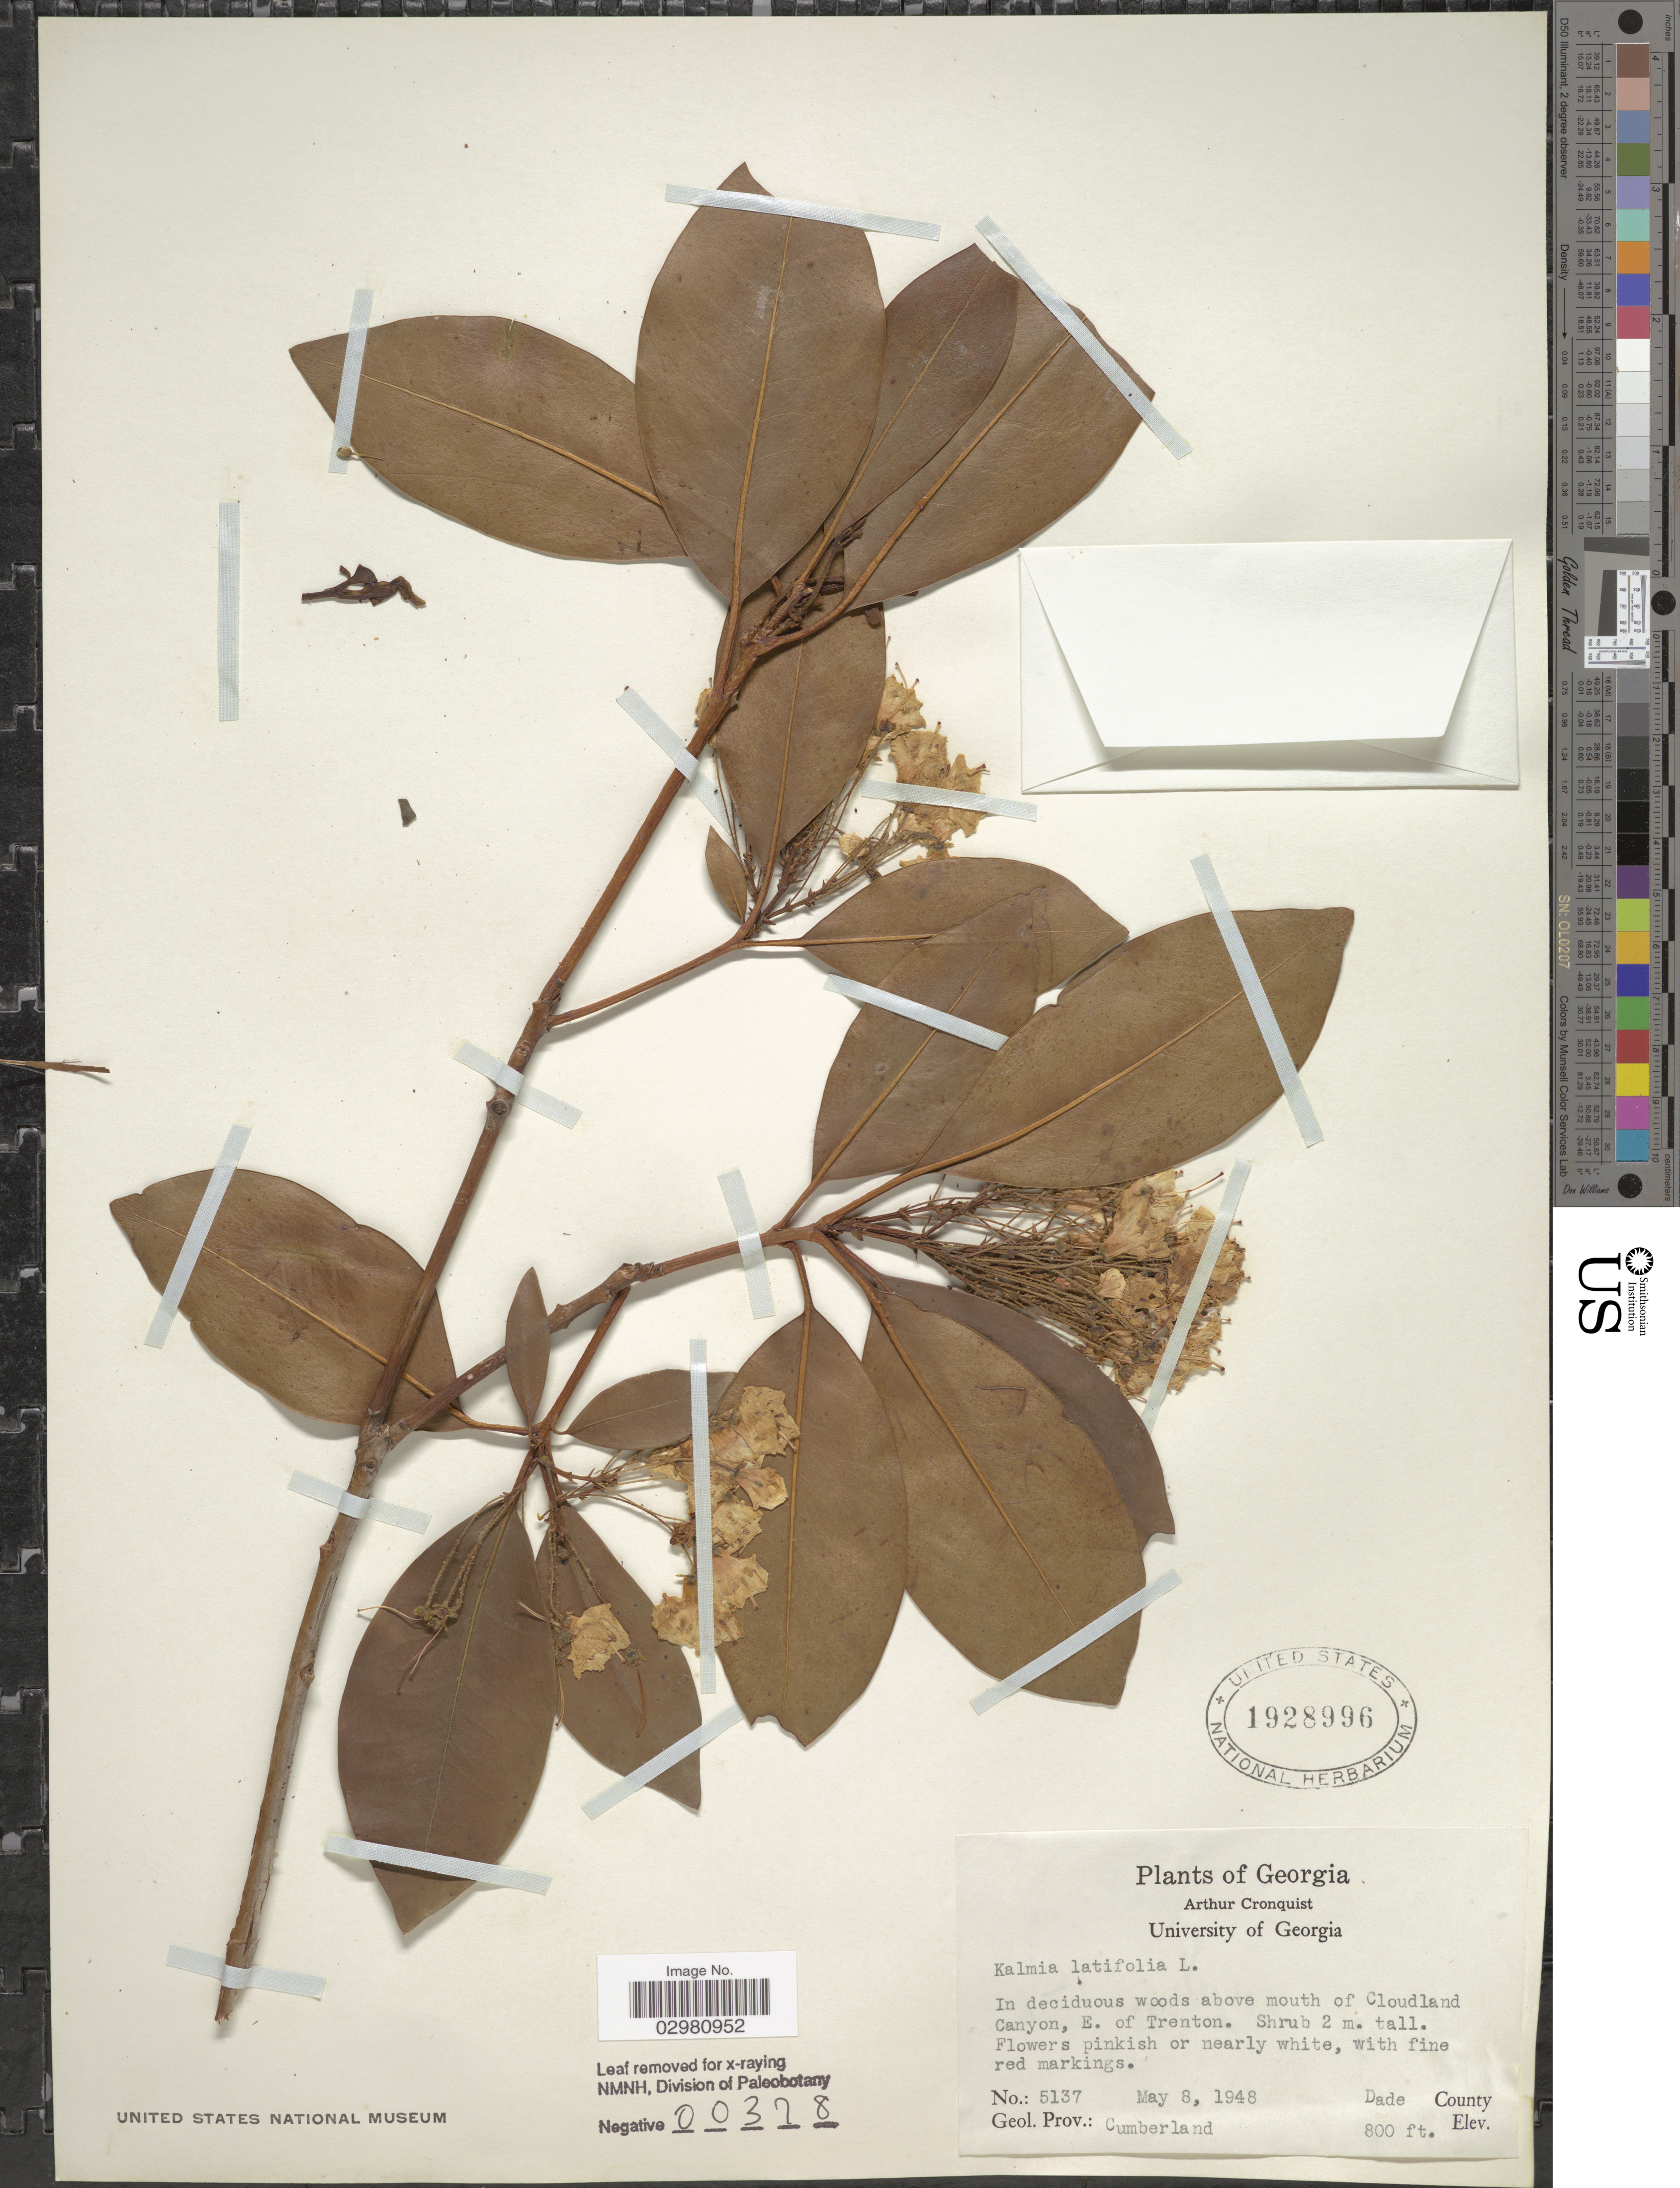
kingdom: Plantae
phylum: Tracheophyta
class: Magnoliopsida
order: Ericales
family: Ericaceae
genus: Kalmia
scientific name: Kalmia latifolia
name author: L.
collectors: A. J. Cronquist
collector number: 5137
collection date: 1948-05-08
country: United States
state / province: Georgia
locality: Mouth of Cloudland Canyon, E. of Trenton. Dade County. Geol. Prov.: Cumberland.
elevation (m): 244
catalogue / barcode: US 1928996